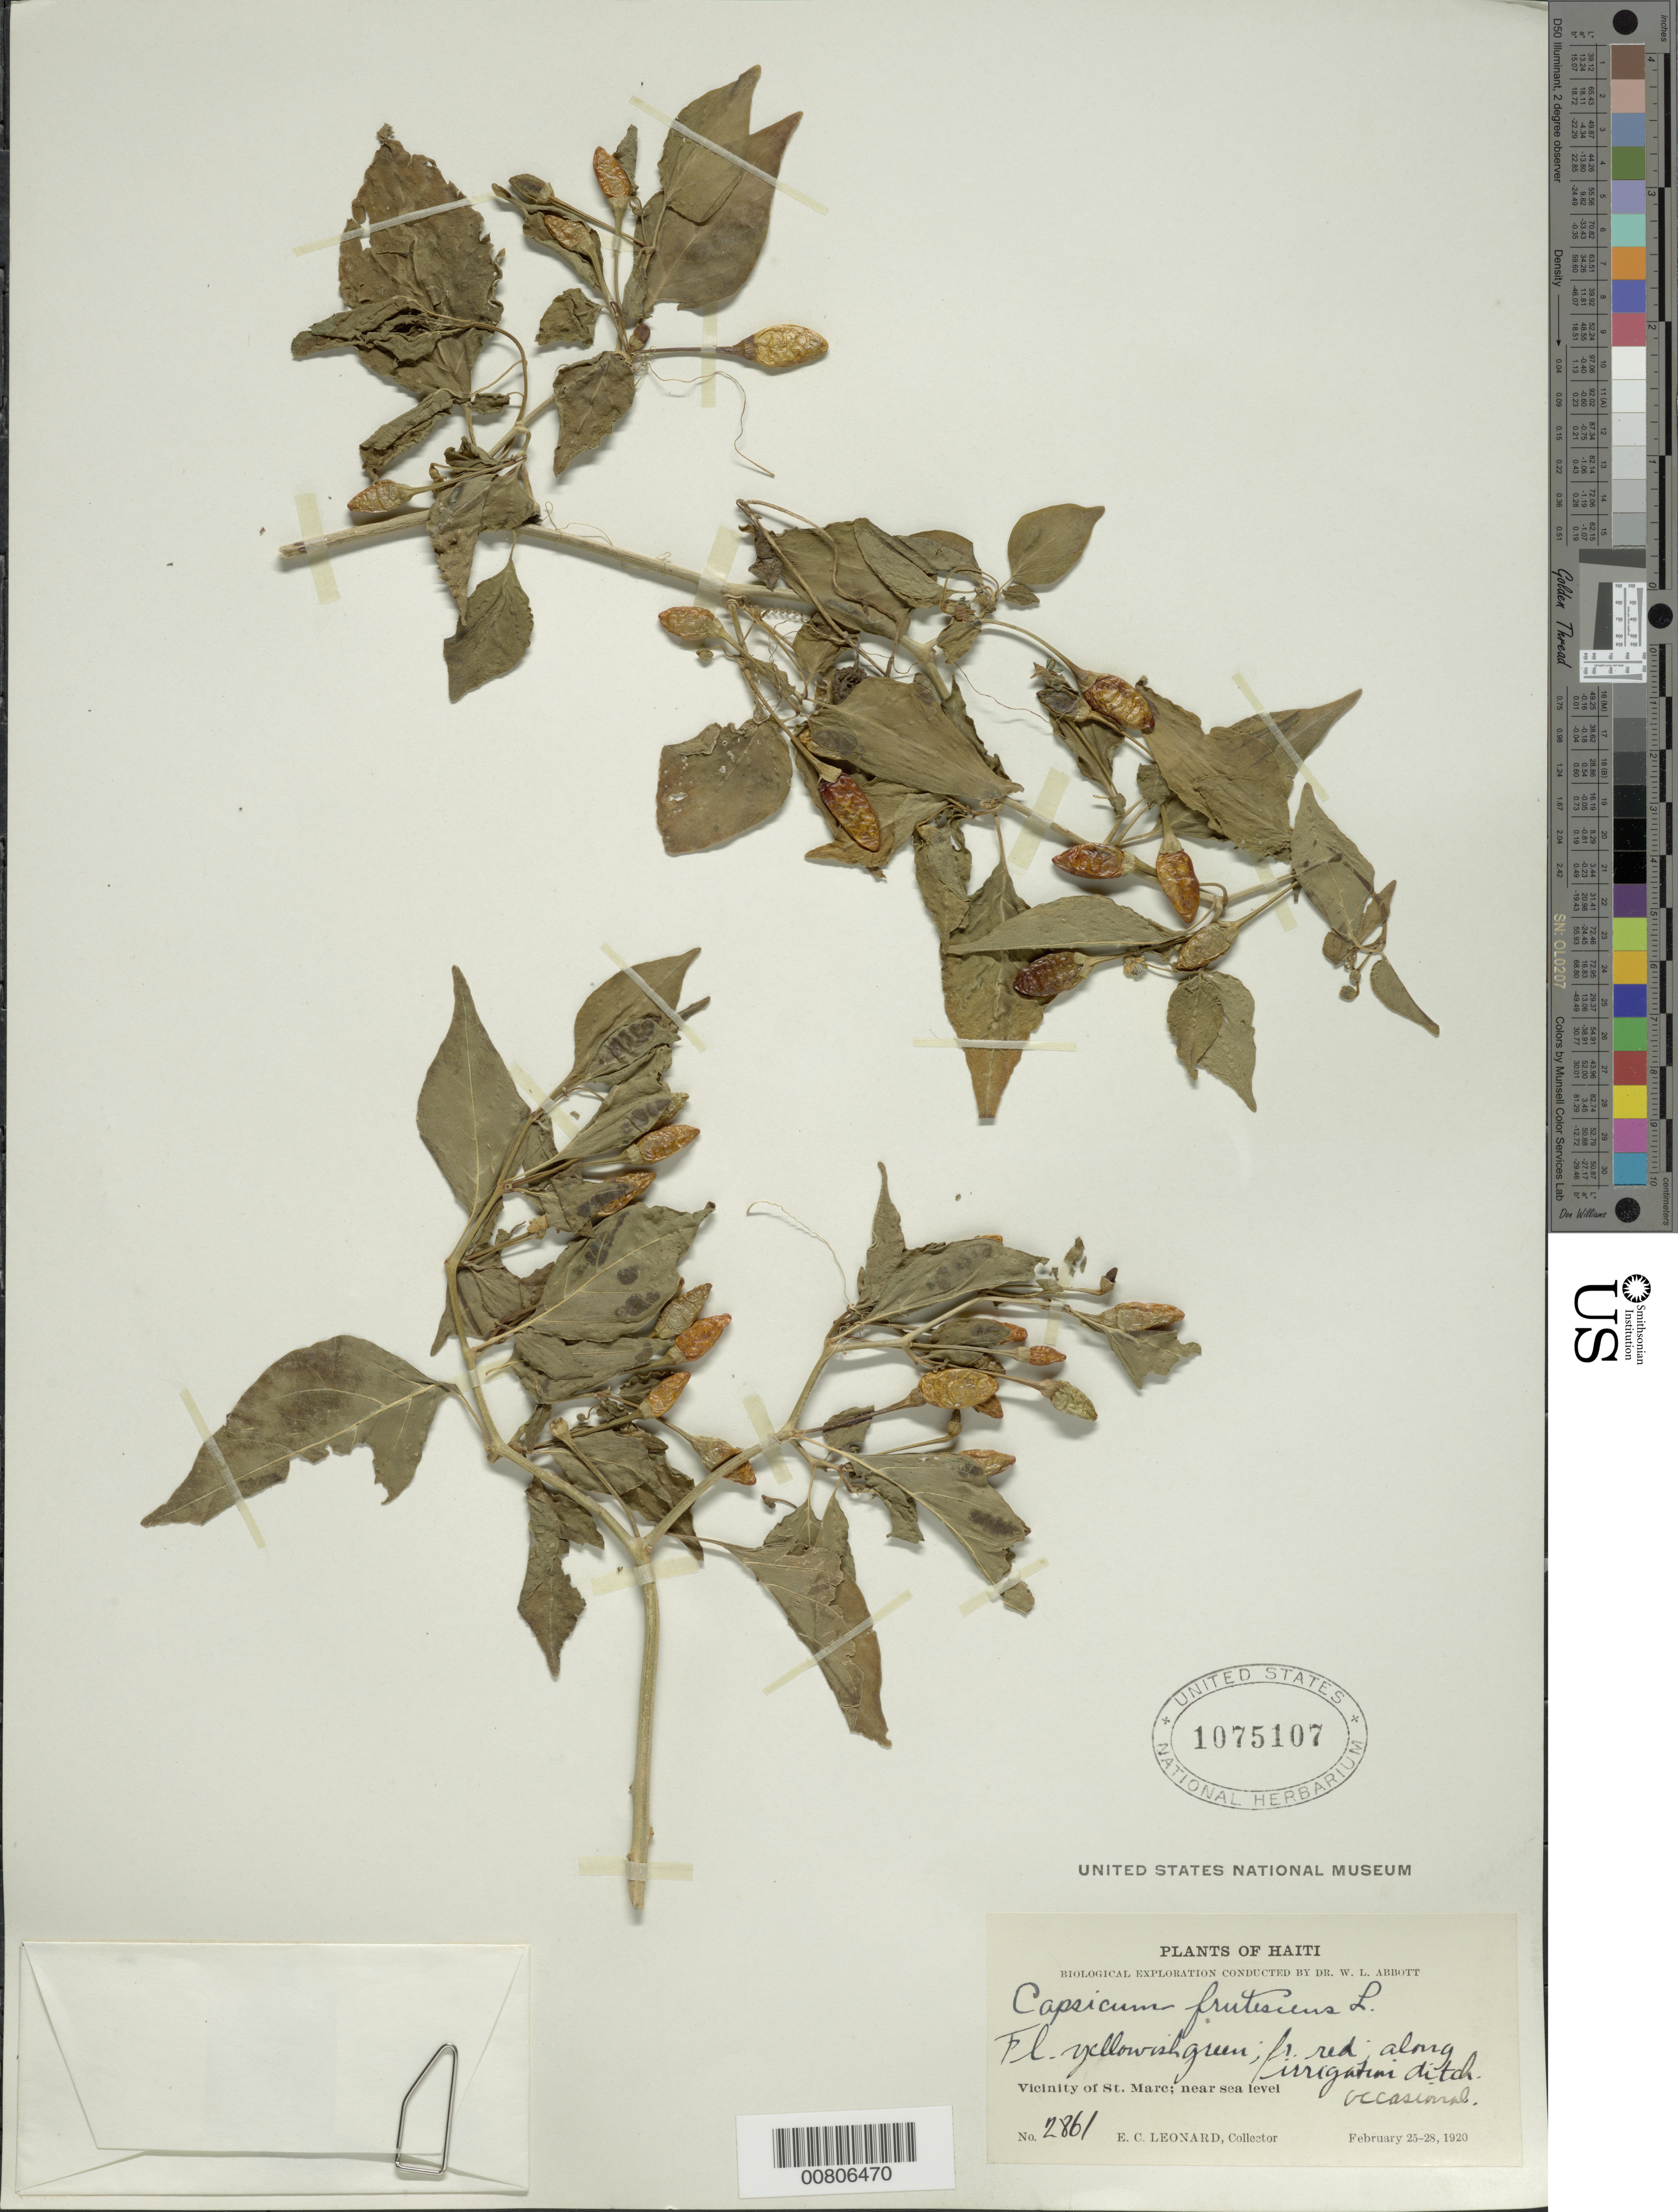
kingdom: Plantae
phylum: Tracheophyta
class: Magnoliopsida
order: Solanales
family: Solanaceae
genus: Capsicum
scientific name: Capsicum frutescens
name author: L.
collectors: E. C. Leonard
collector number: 2861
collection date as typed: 25 Feb 1920 to 28 Feb 1920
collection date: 1920-02-25/1920-02-28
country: Haiti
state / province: Artibonite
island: Hispaniola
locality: Vicinity of St. Marc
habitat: Along irrigation ditch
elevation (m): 0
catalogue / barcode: US 1075107